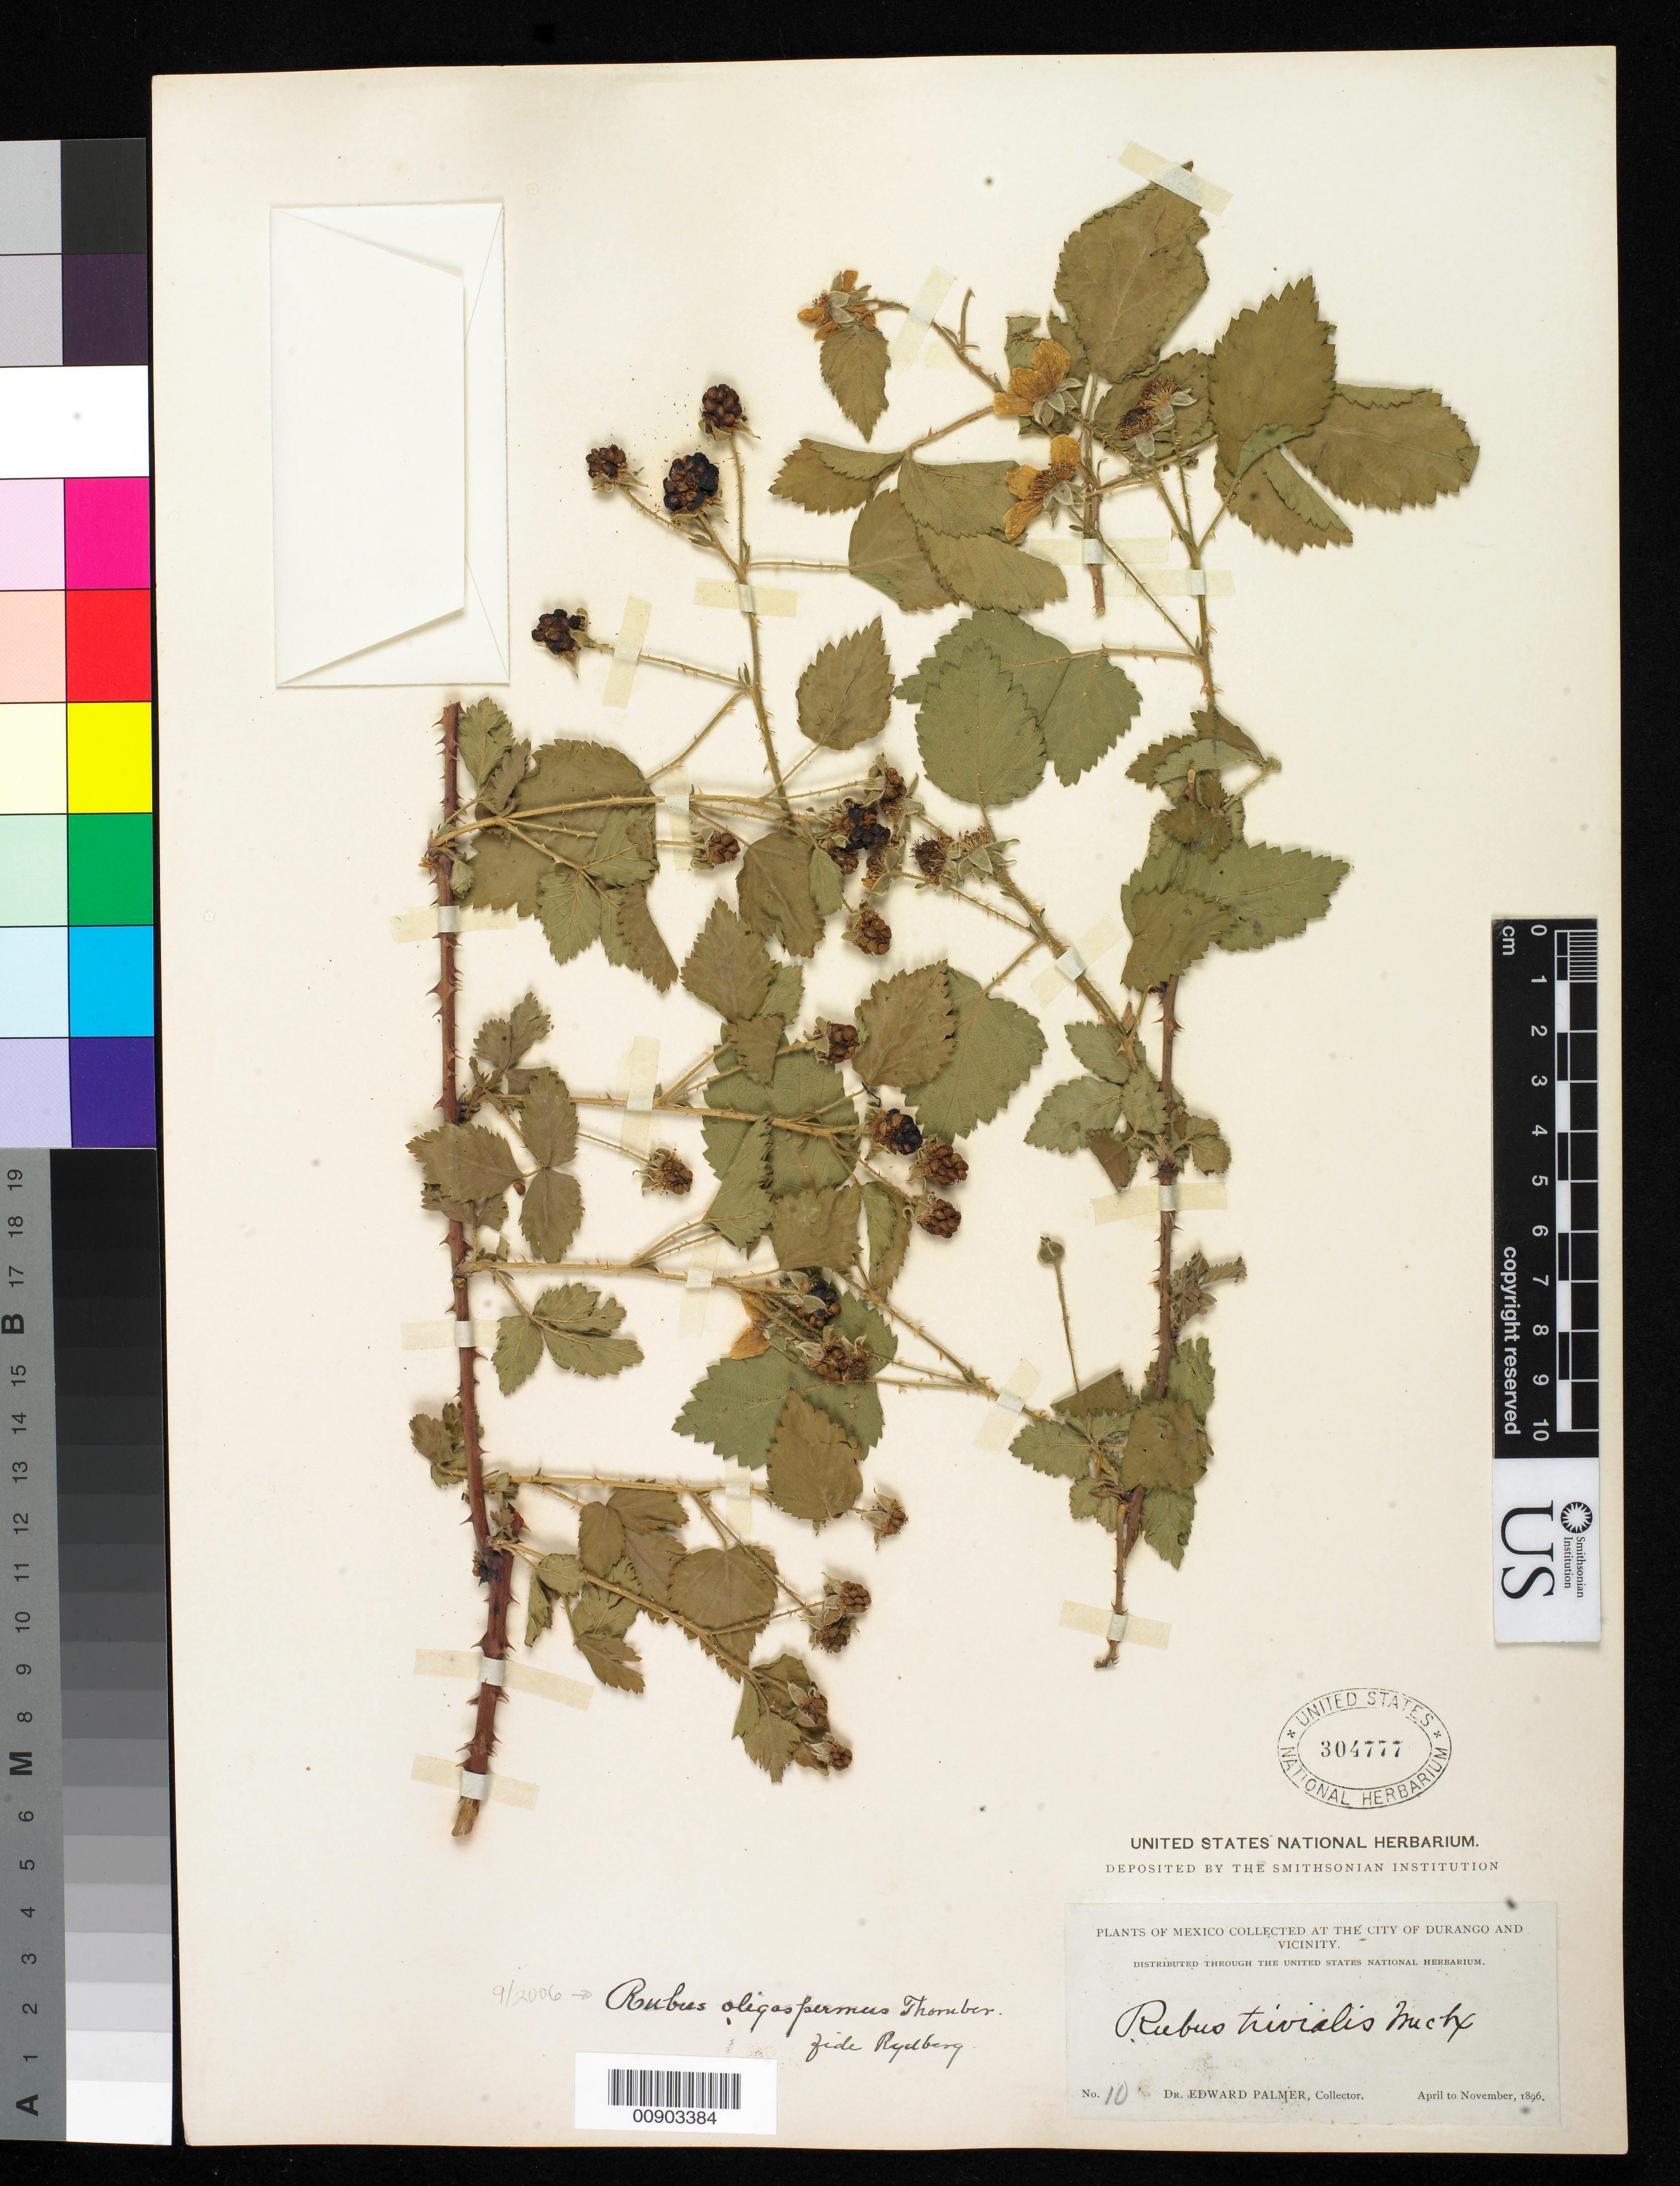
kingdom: Plantae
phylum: Tracheophyta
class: Magnoliopsida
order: Rosales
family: Rosaceae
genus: Rubus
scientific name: Rubus oligospermus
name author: Thornber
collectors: E. Palmer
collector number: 10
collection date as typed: Apr 1896 to -- Nov 1896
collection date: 1896-04/1896-11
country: Mexico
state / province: Durango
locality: City of Durango and vicinity.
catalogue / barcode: US 304777